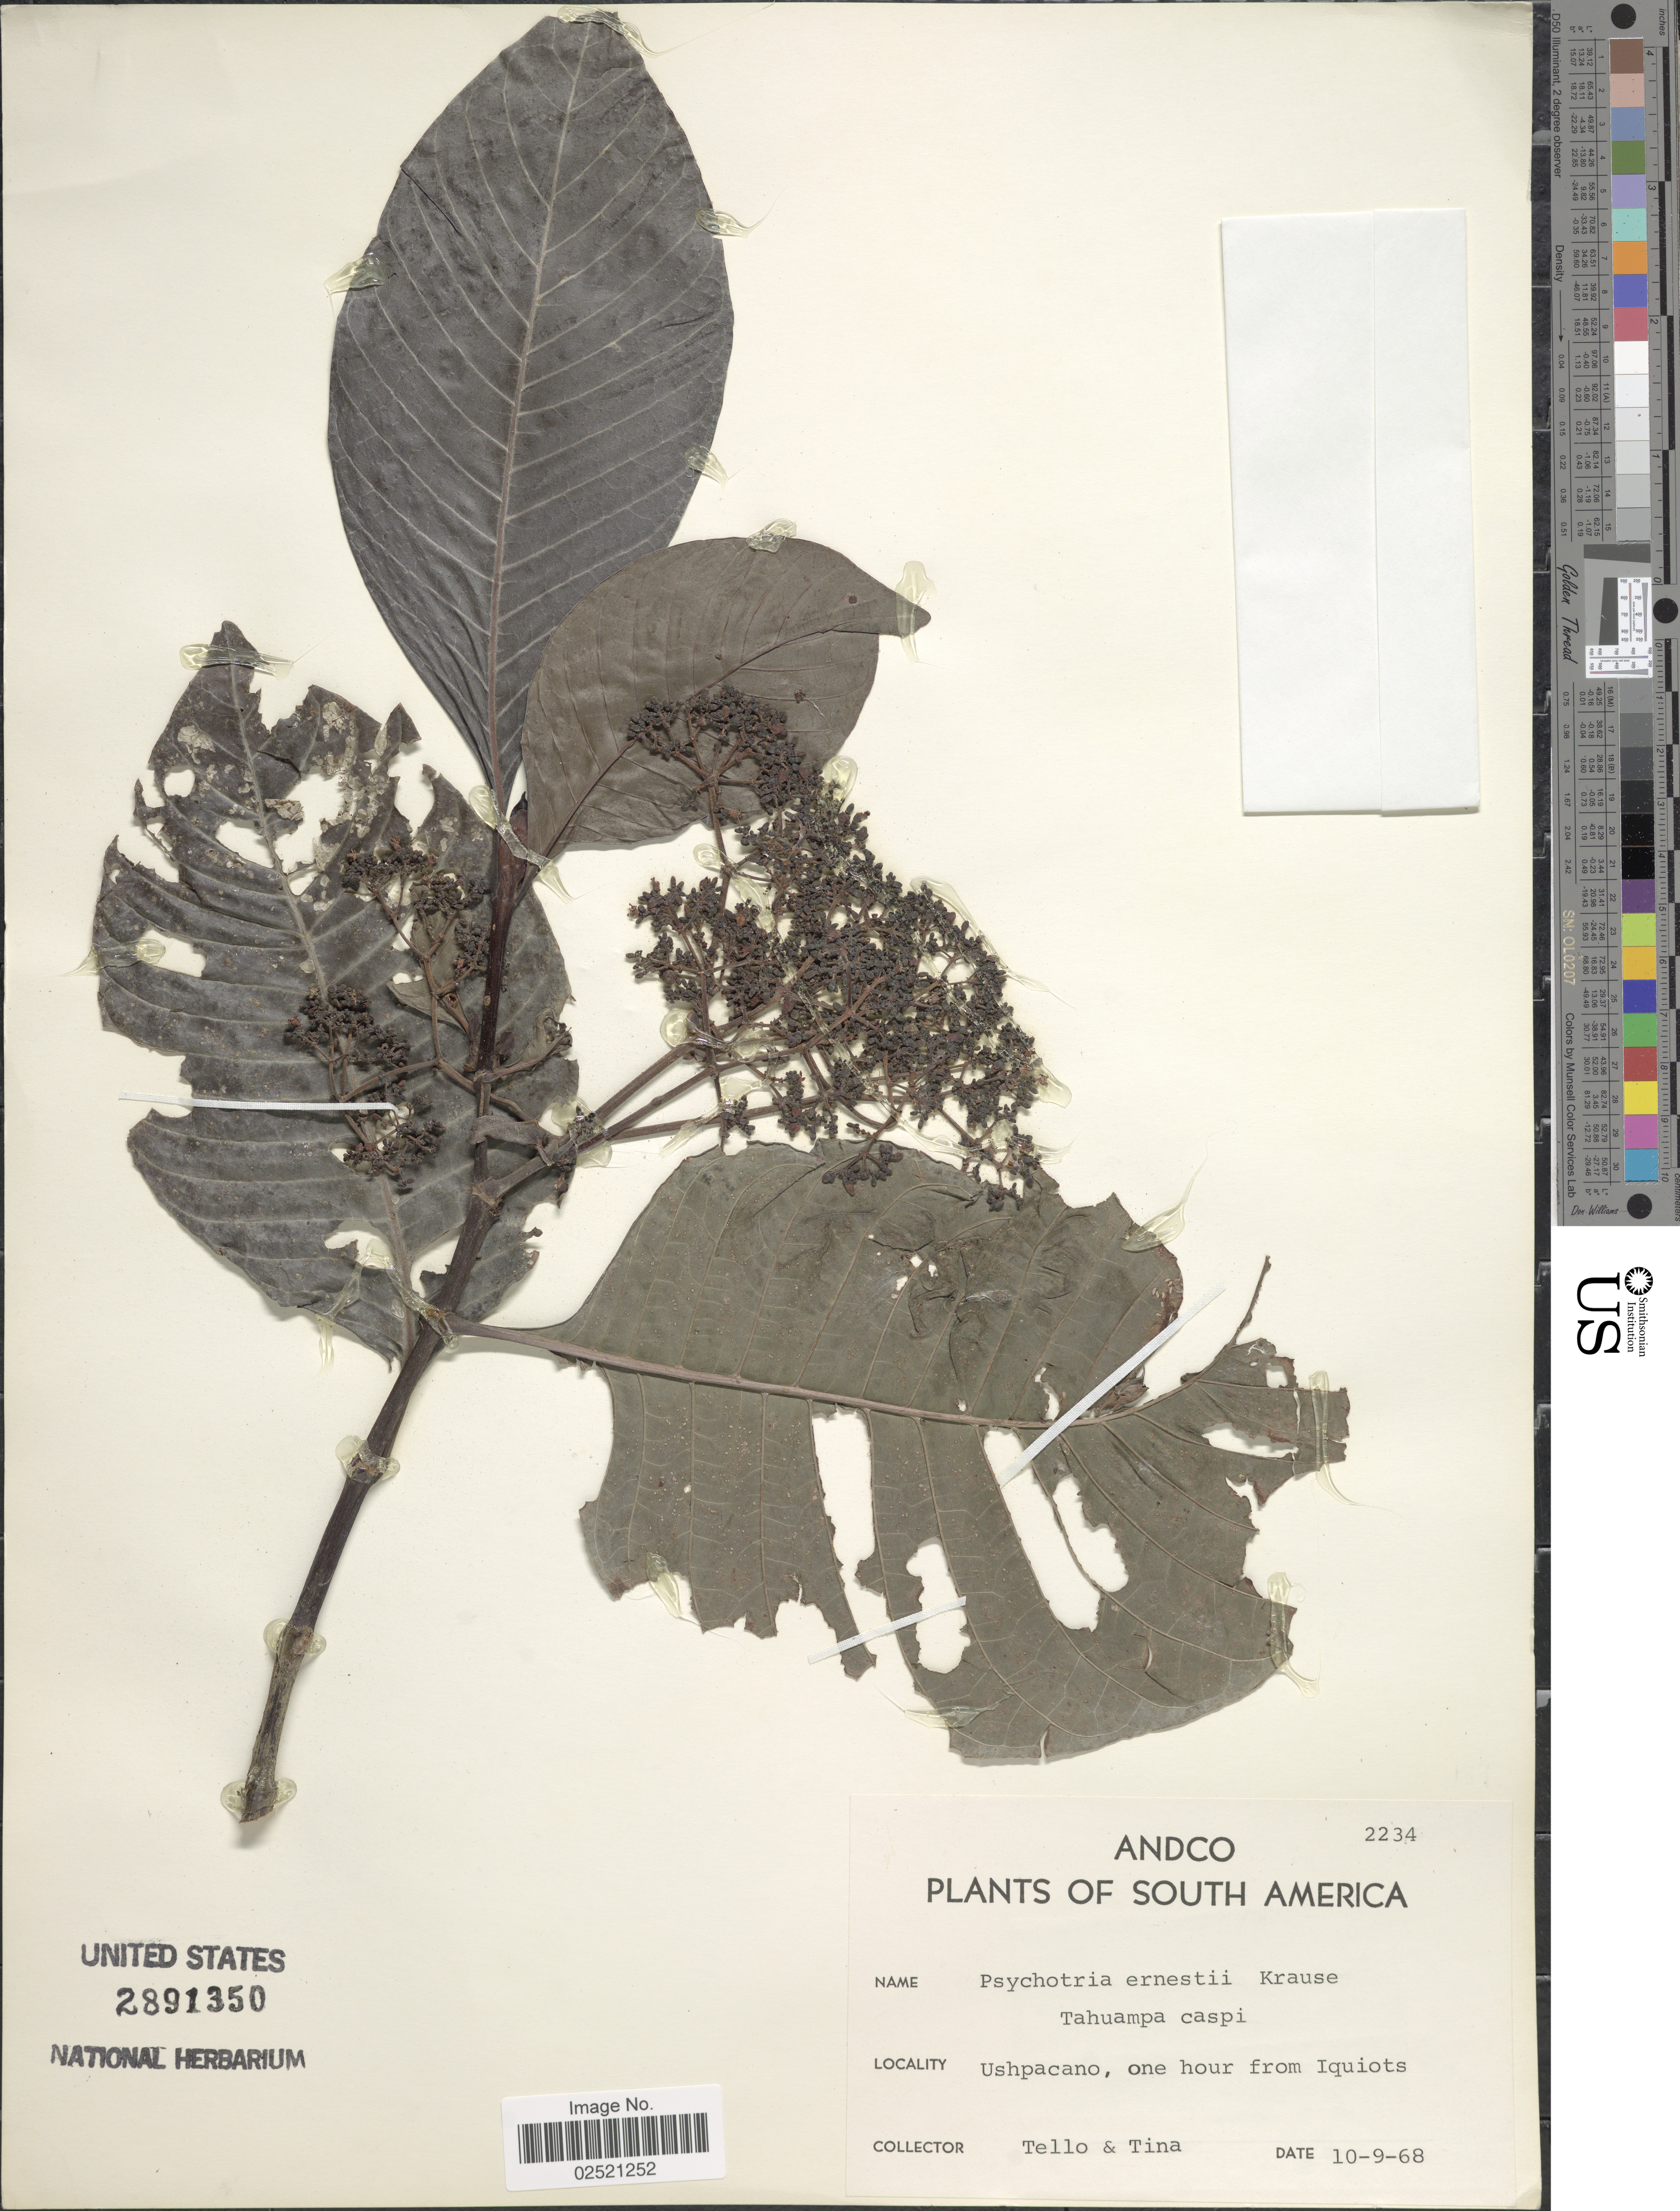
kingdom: Plantae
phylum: Tracheophyta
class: Magnoliopsida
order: Gentianales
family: Rubiaceae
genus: Psychotria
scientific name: Psychotria ernestii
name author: K. Krause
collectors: -. Tello & -. Tina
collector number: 2234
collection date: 1968-09-10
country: Peru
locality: Ushpacano, one hour from Iquitos.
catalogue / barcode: US 2891350